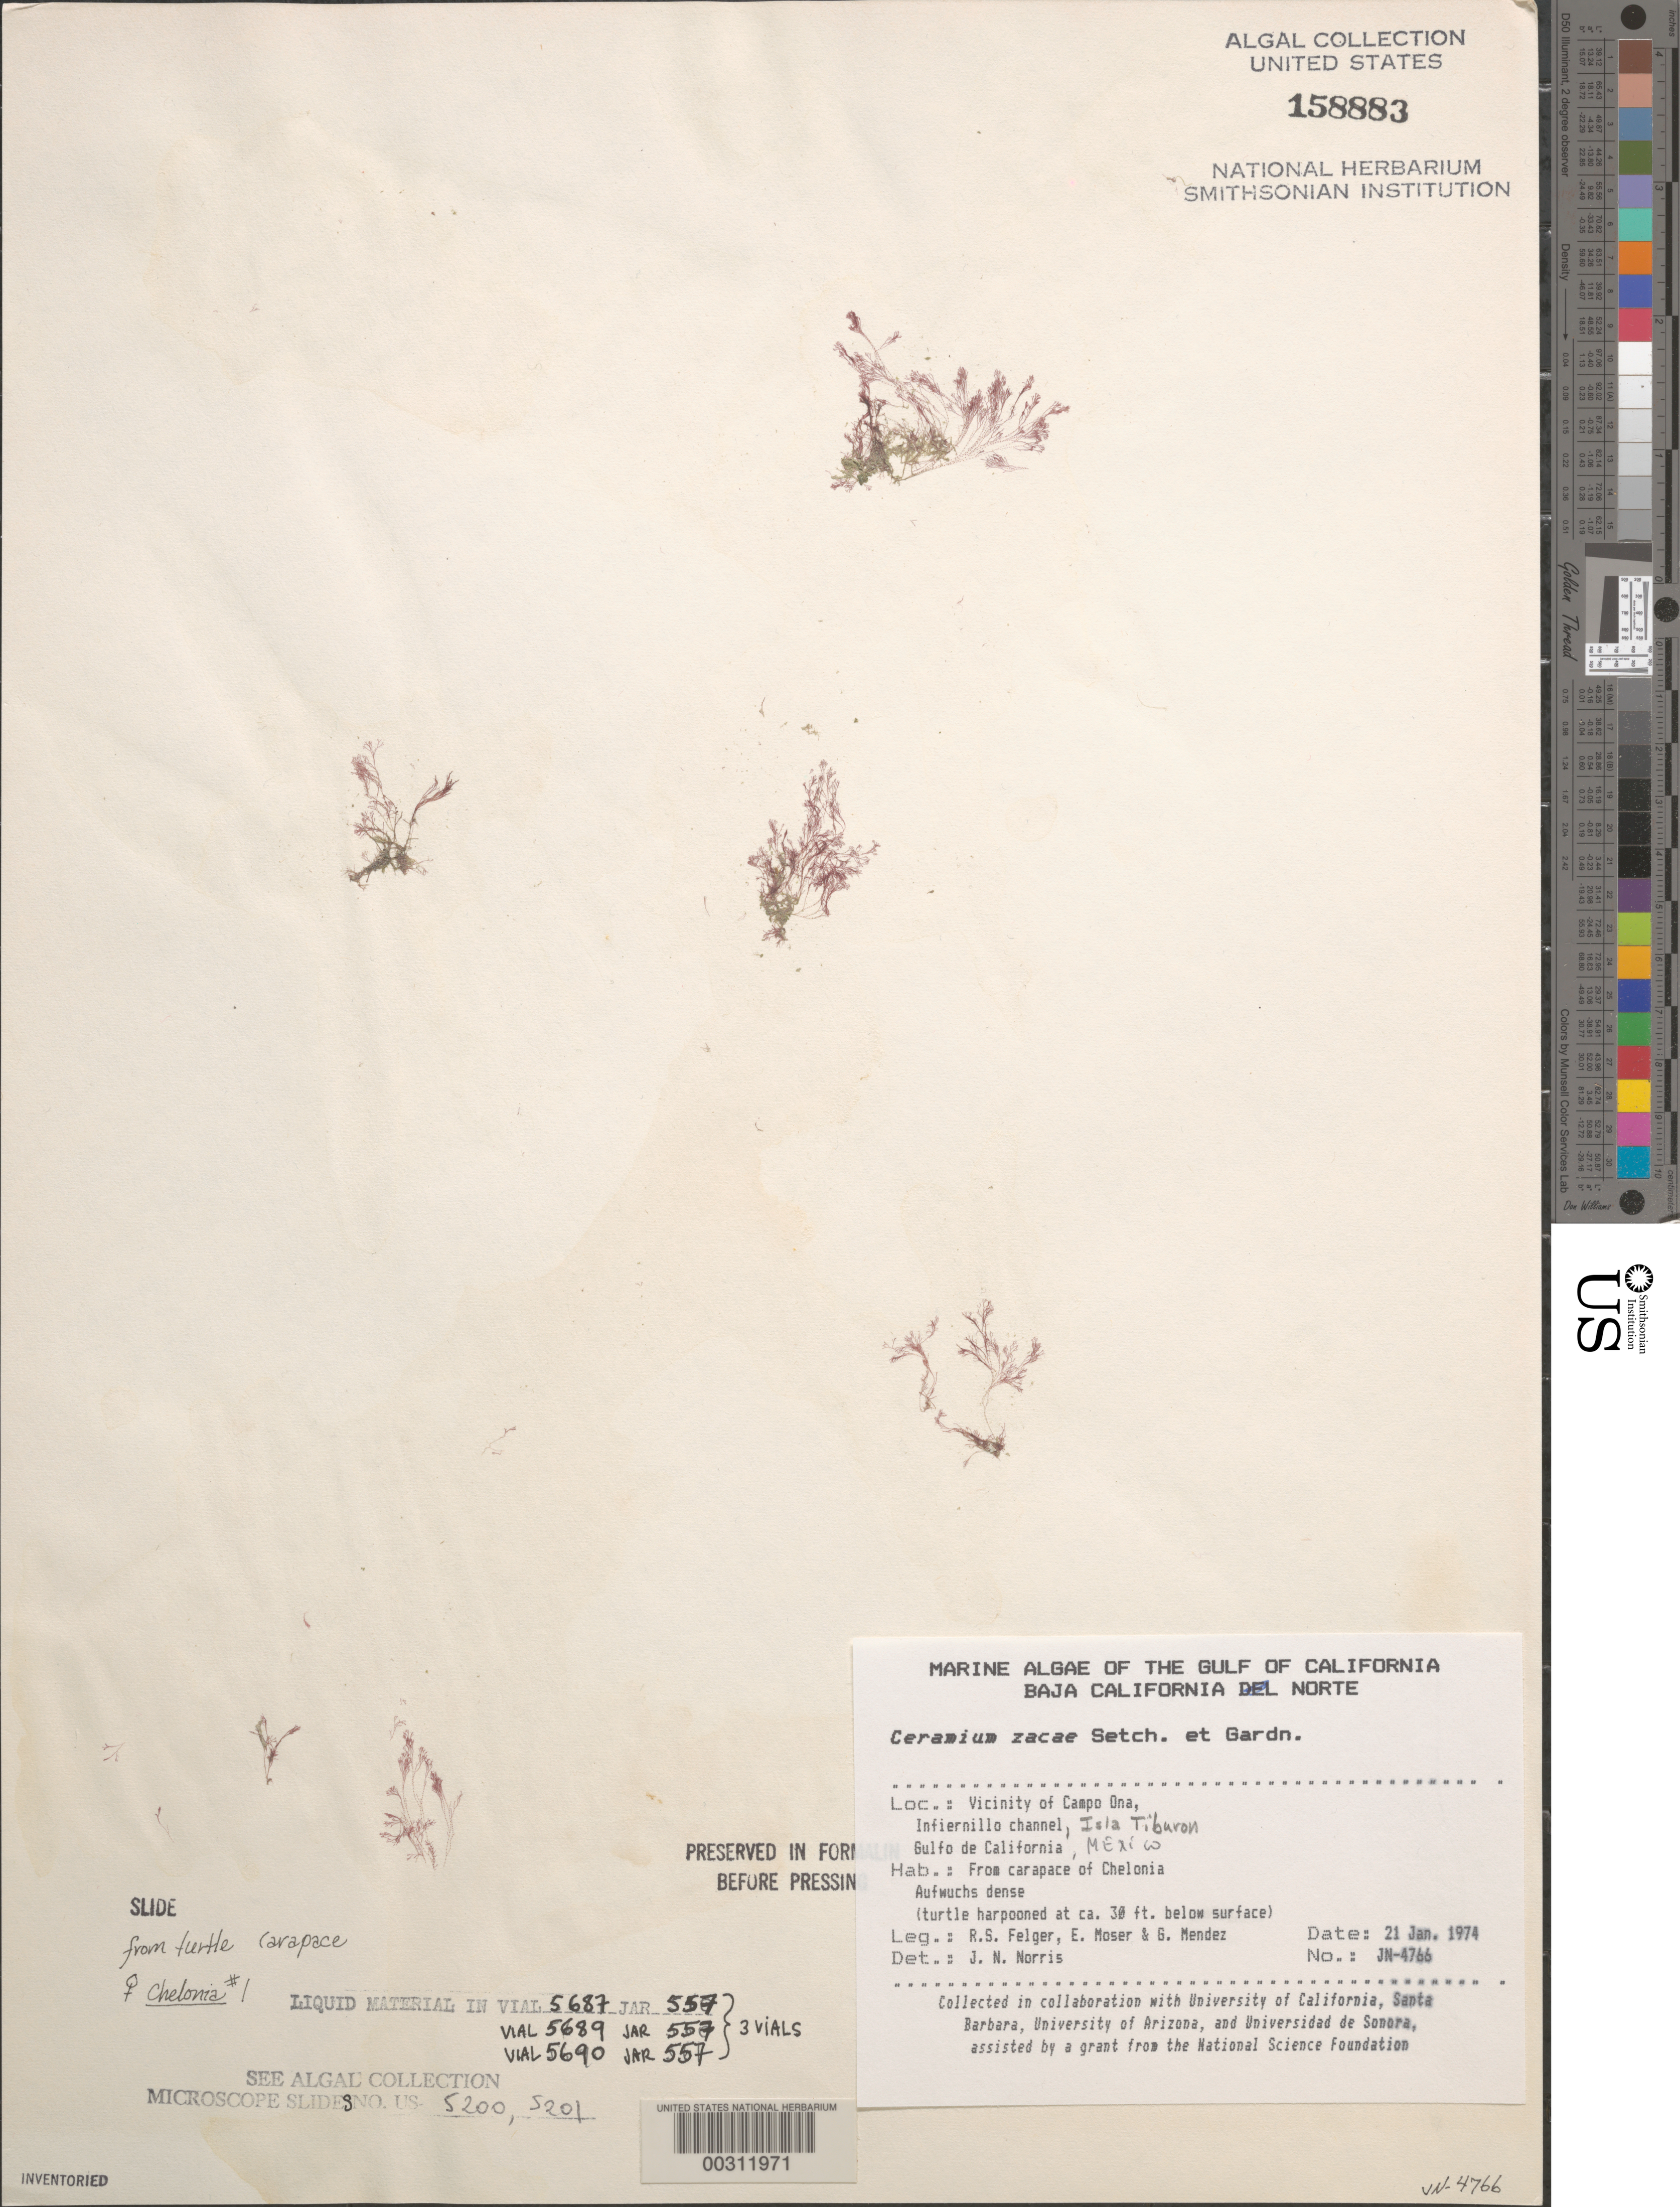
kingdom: Plantae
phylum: Rhodophyta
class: Florideophyceae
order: Ceramiales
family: Ceramiaceae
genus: Ceramium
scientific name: Ceramium zacae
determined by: Norris, James N.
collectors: R. S. Felger, E. Moser & G. Mendez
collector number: JN-4766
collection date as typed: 21 Jan 1974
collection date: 1974-01-21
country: Mexico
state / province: Baja California Norte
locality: Campo Ono area, Infiernillo Channel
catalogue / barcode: US 158883